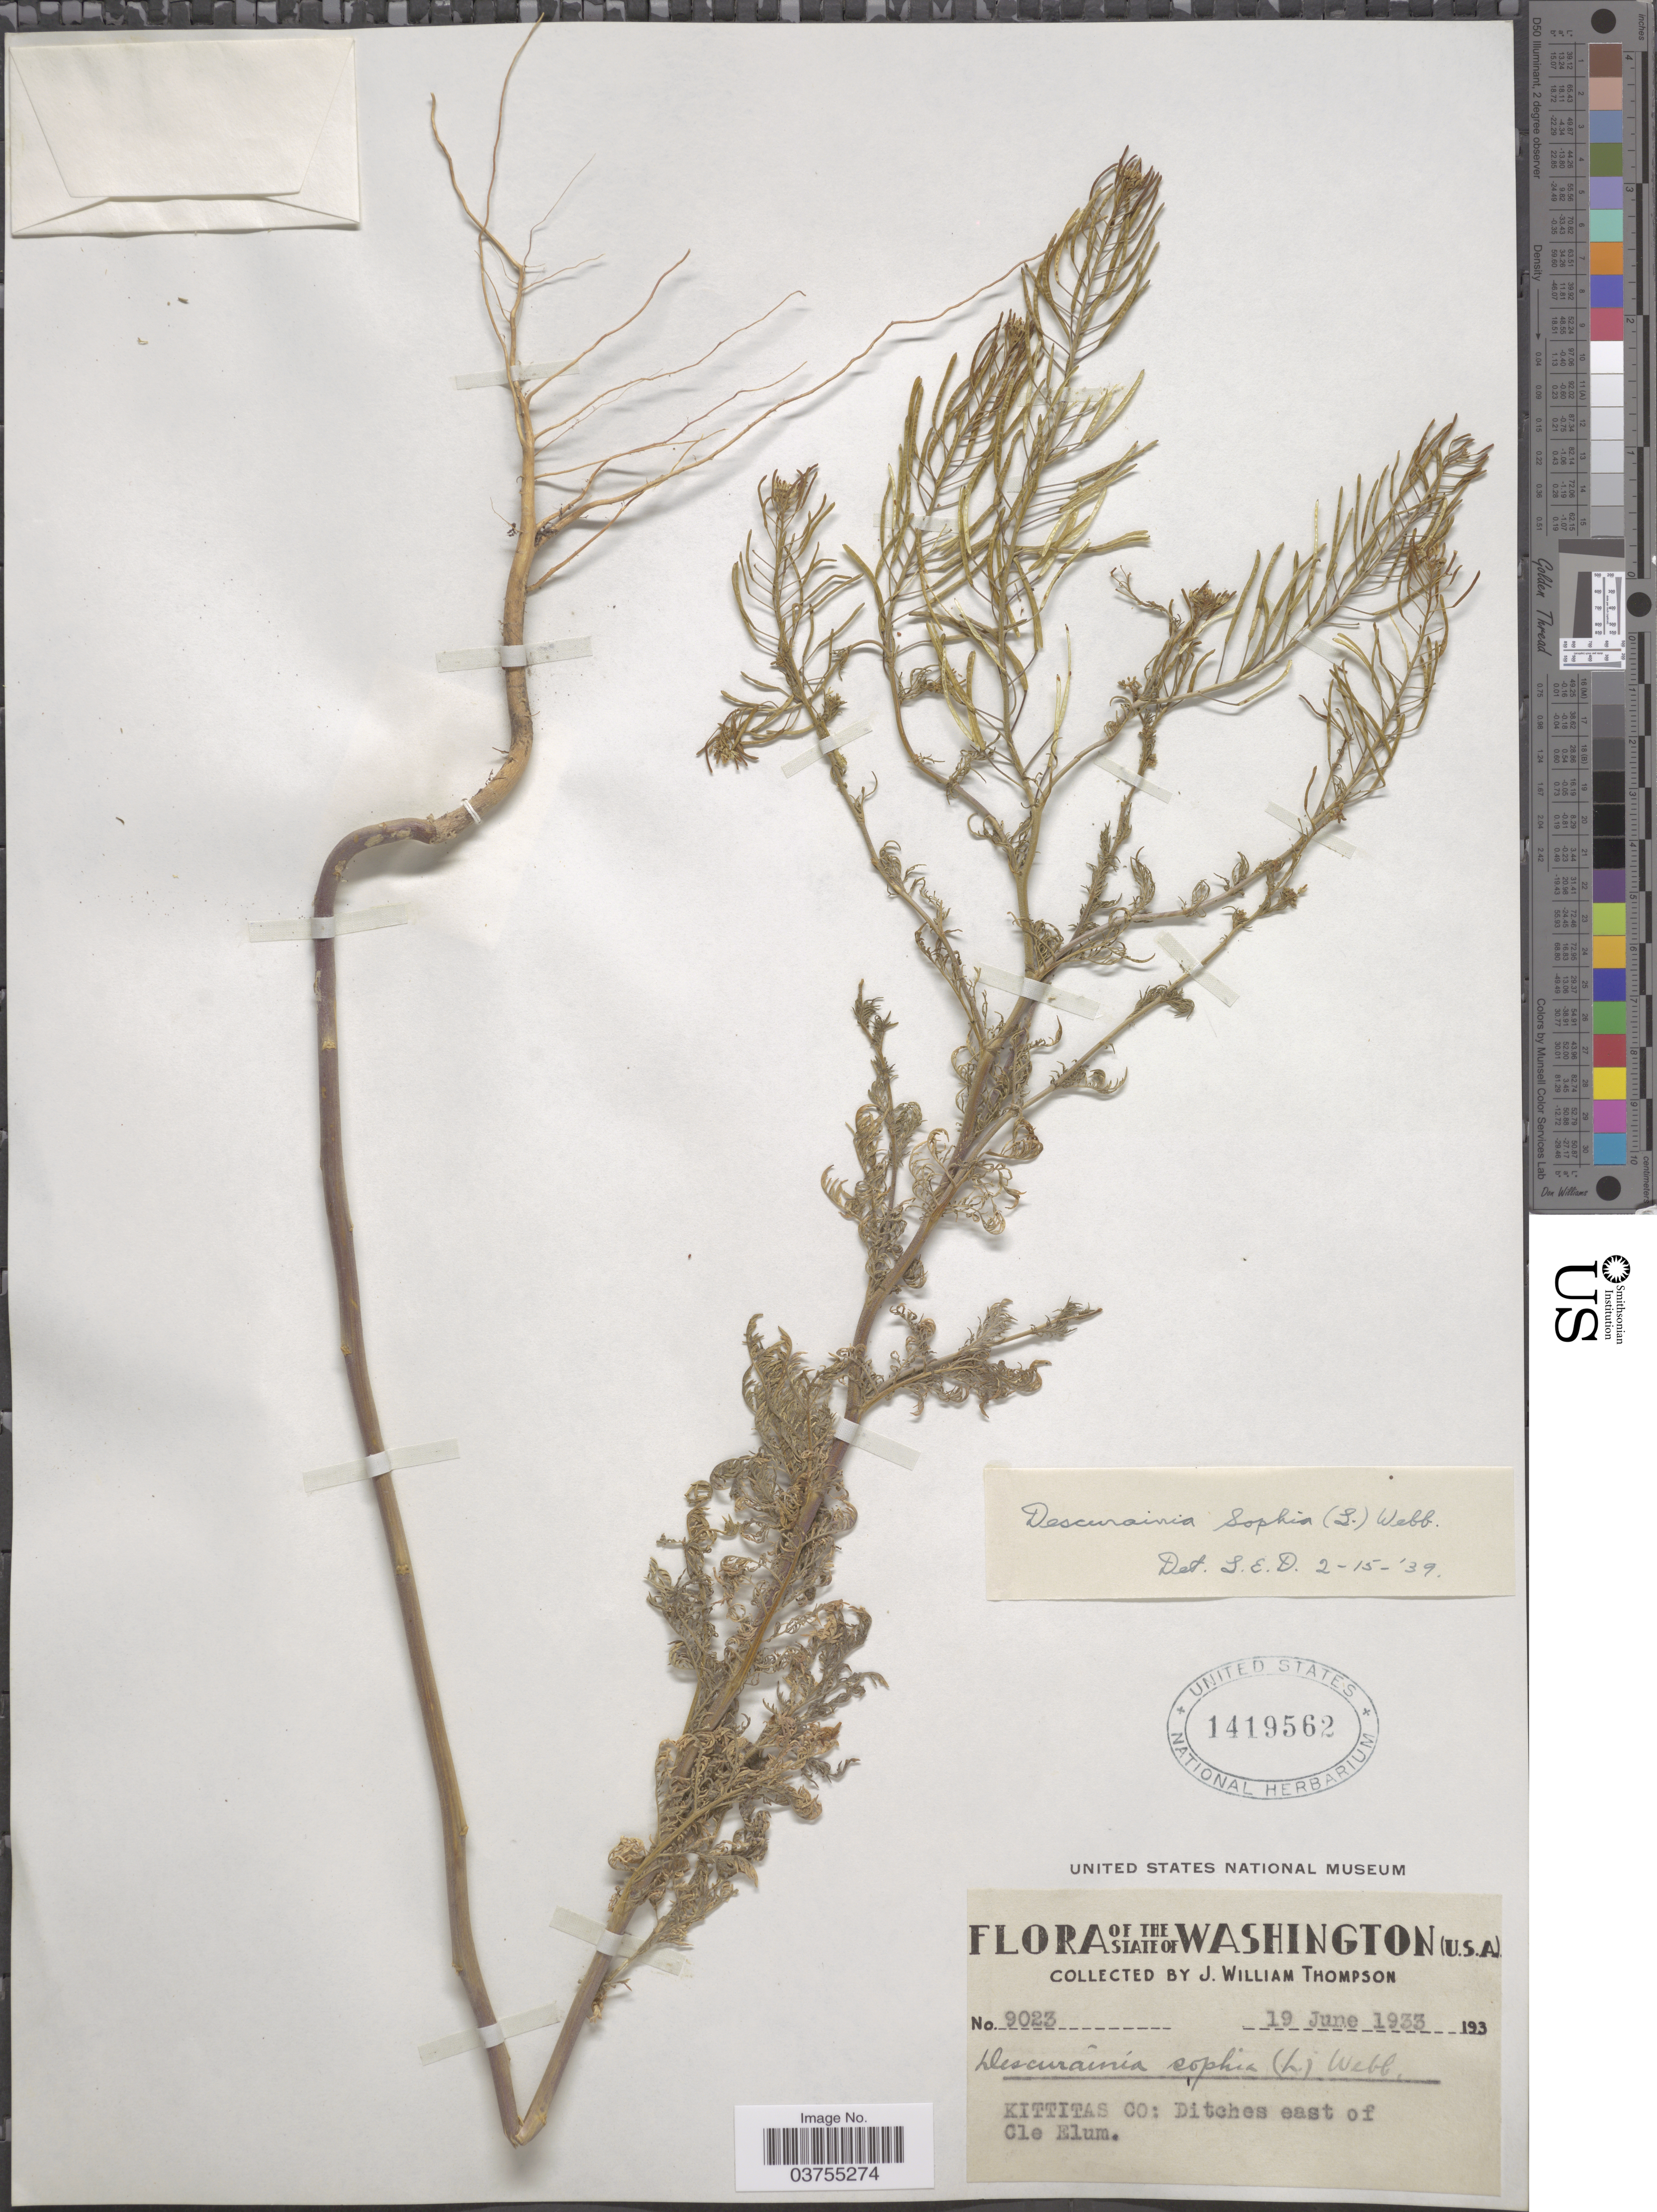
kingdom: Plantae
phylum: Tracheophyta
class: Magnoliopsida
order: Brassicales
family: Brassicaceae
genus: Descurainia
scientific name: Descurainia sophia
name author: (L.) Webb ex Prantl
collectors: J. W. Thompson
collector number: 9023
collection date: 1933-06-19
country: United States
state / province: Washington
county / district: Kittitas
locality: Kittitas Co: Ditches east of Cle Elum.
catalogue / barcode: US 1419562